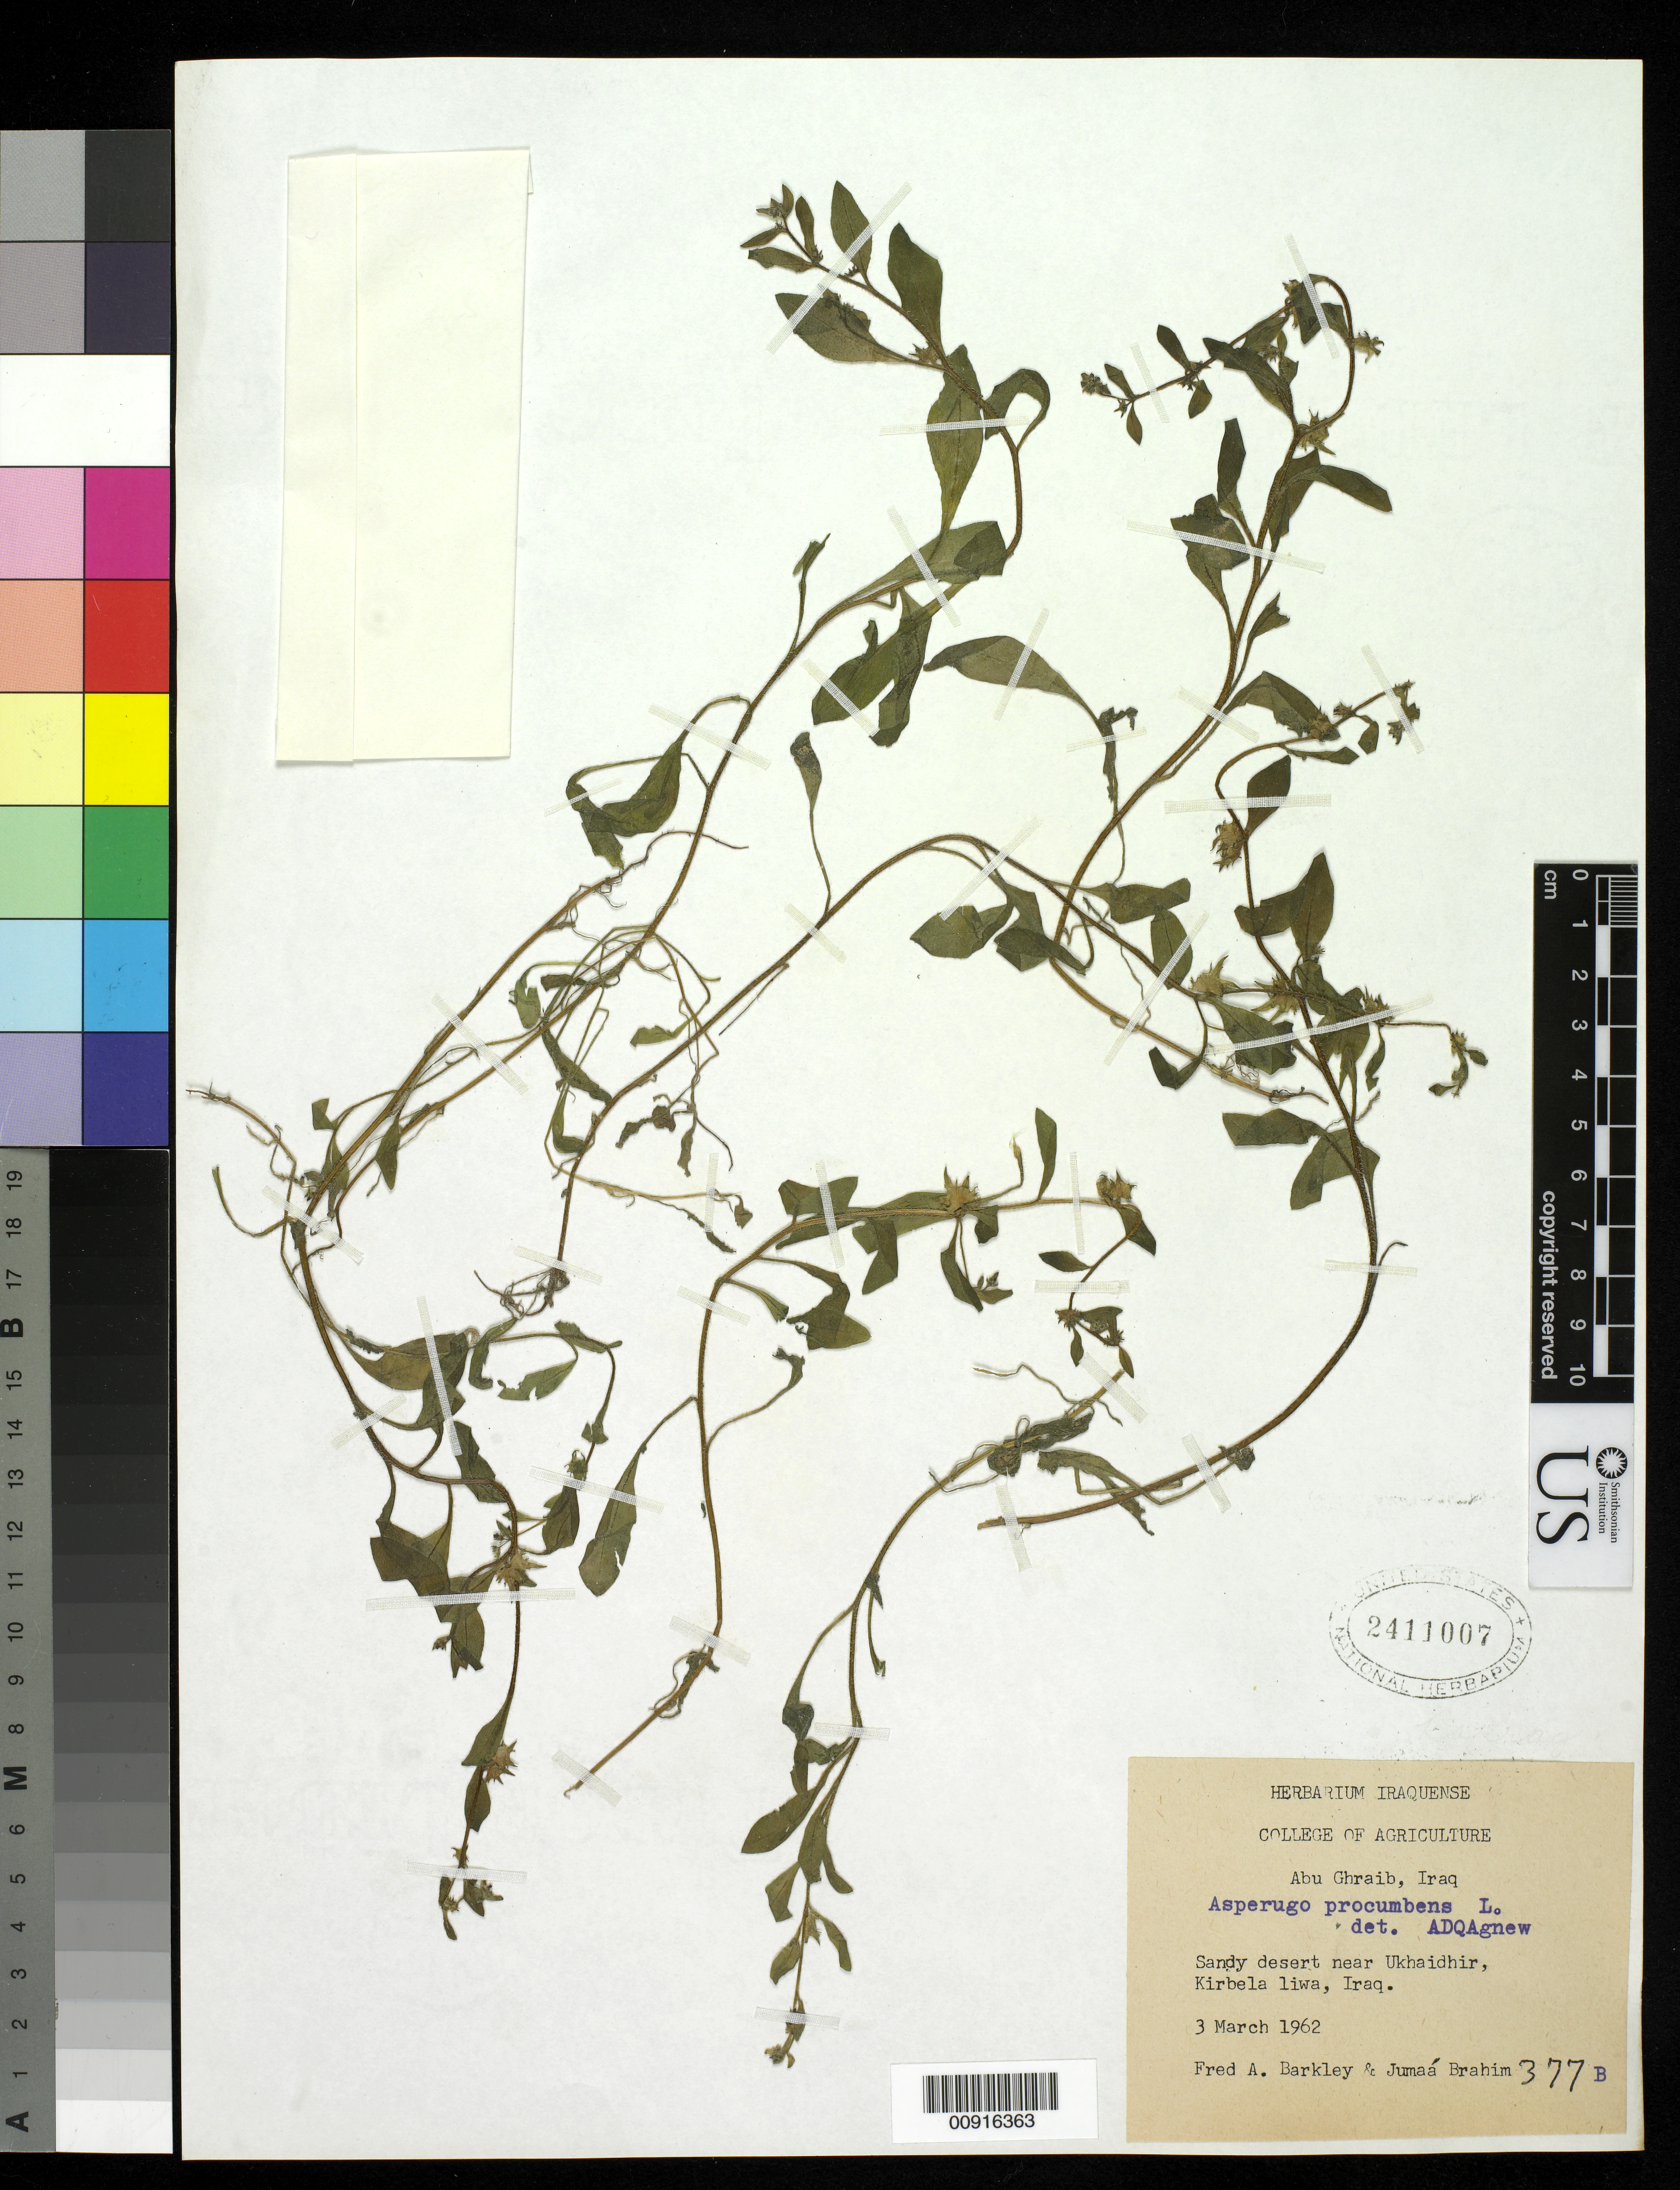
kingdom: Plantae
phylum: Tracheophyta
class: Magnoliopsida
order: Boraginales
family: Boraginaceae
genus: Asperugo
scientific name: Asperugo procumbens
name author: L.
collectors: F. A. Barkley, J. Brahim & A. D. Agnew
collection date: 1962-03-03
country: Iraq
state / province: Baghdad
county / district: Abu Ghraib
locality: Sandy desert near Ukhaidhir, Kirbela liwa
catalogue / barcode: US 2411007